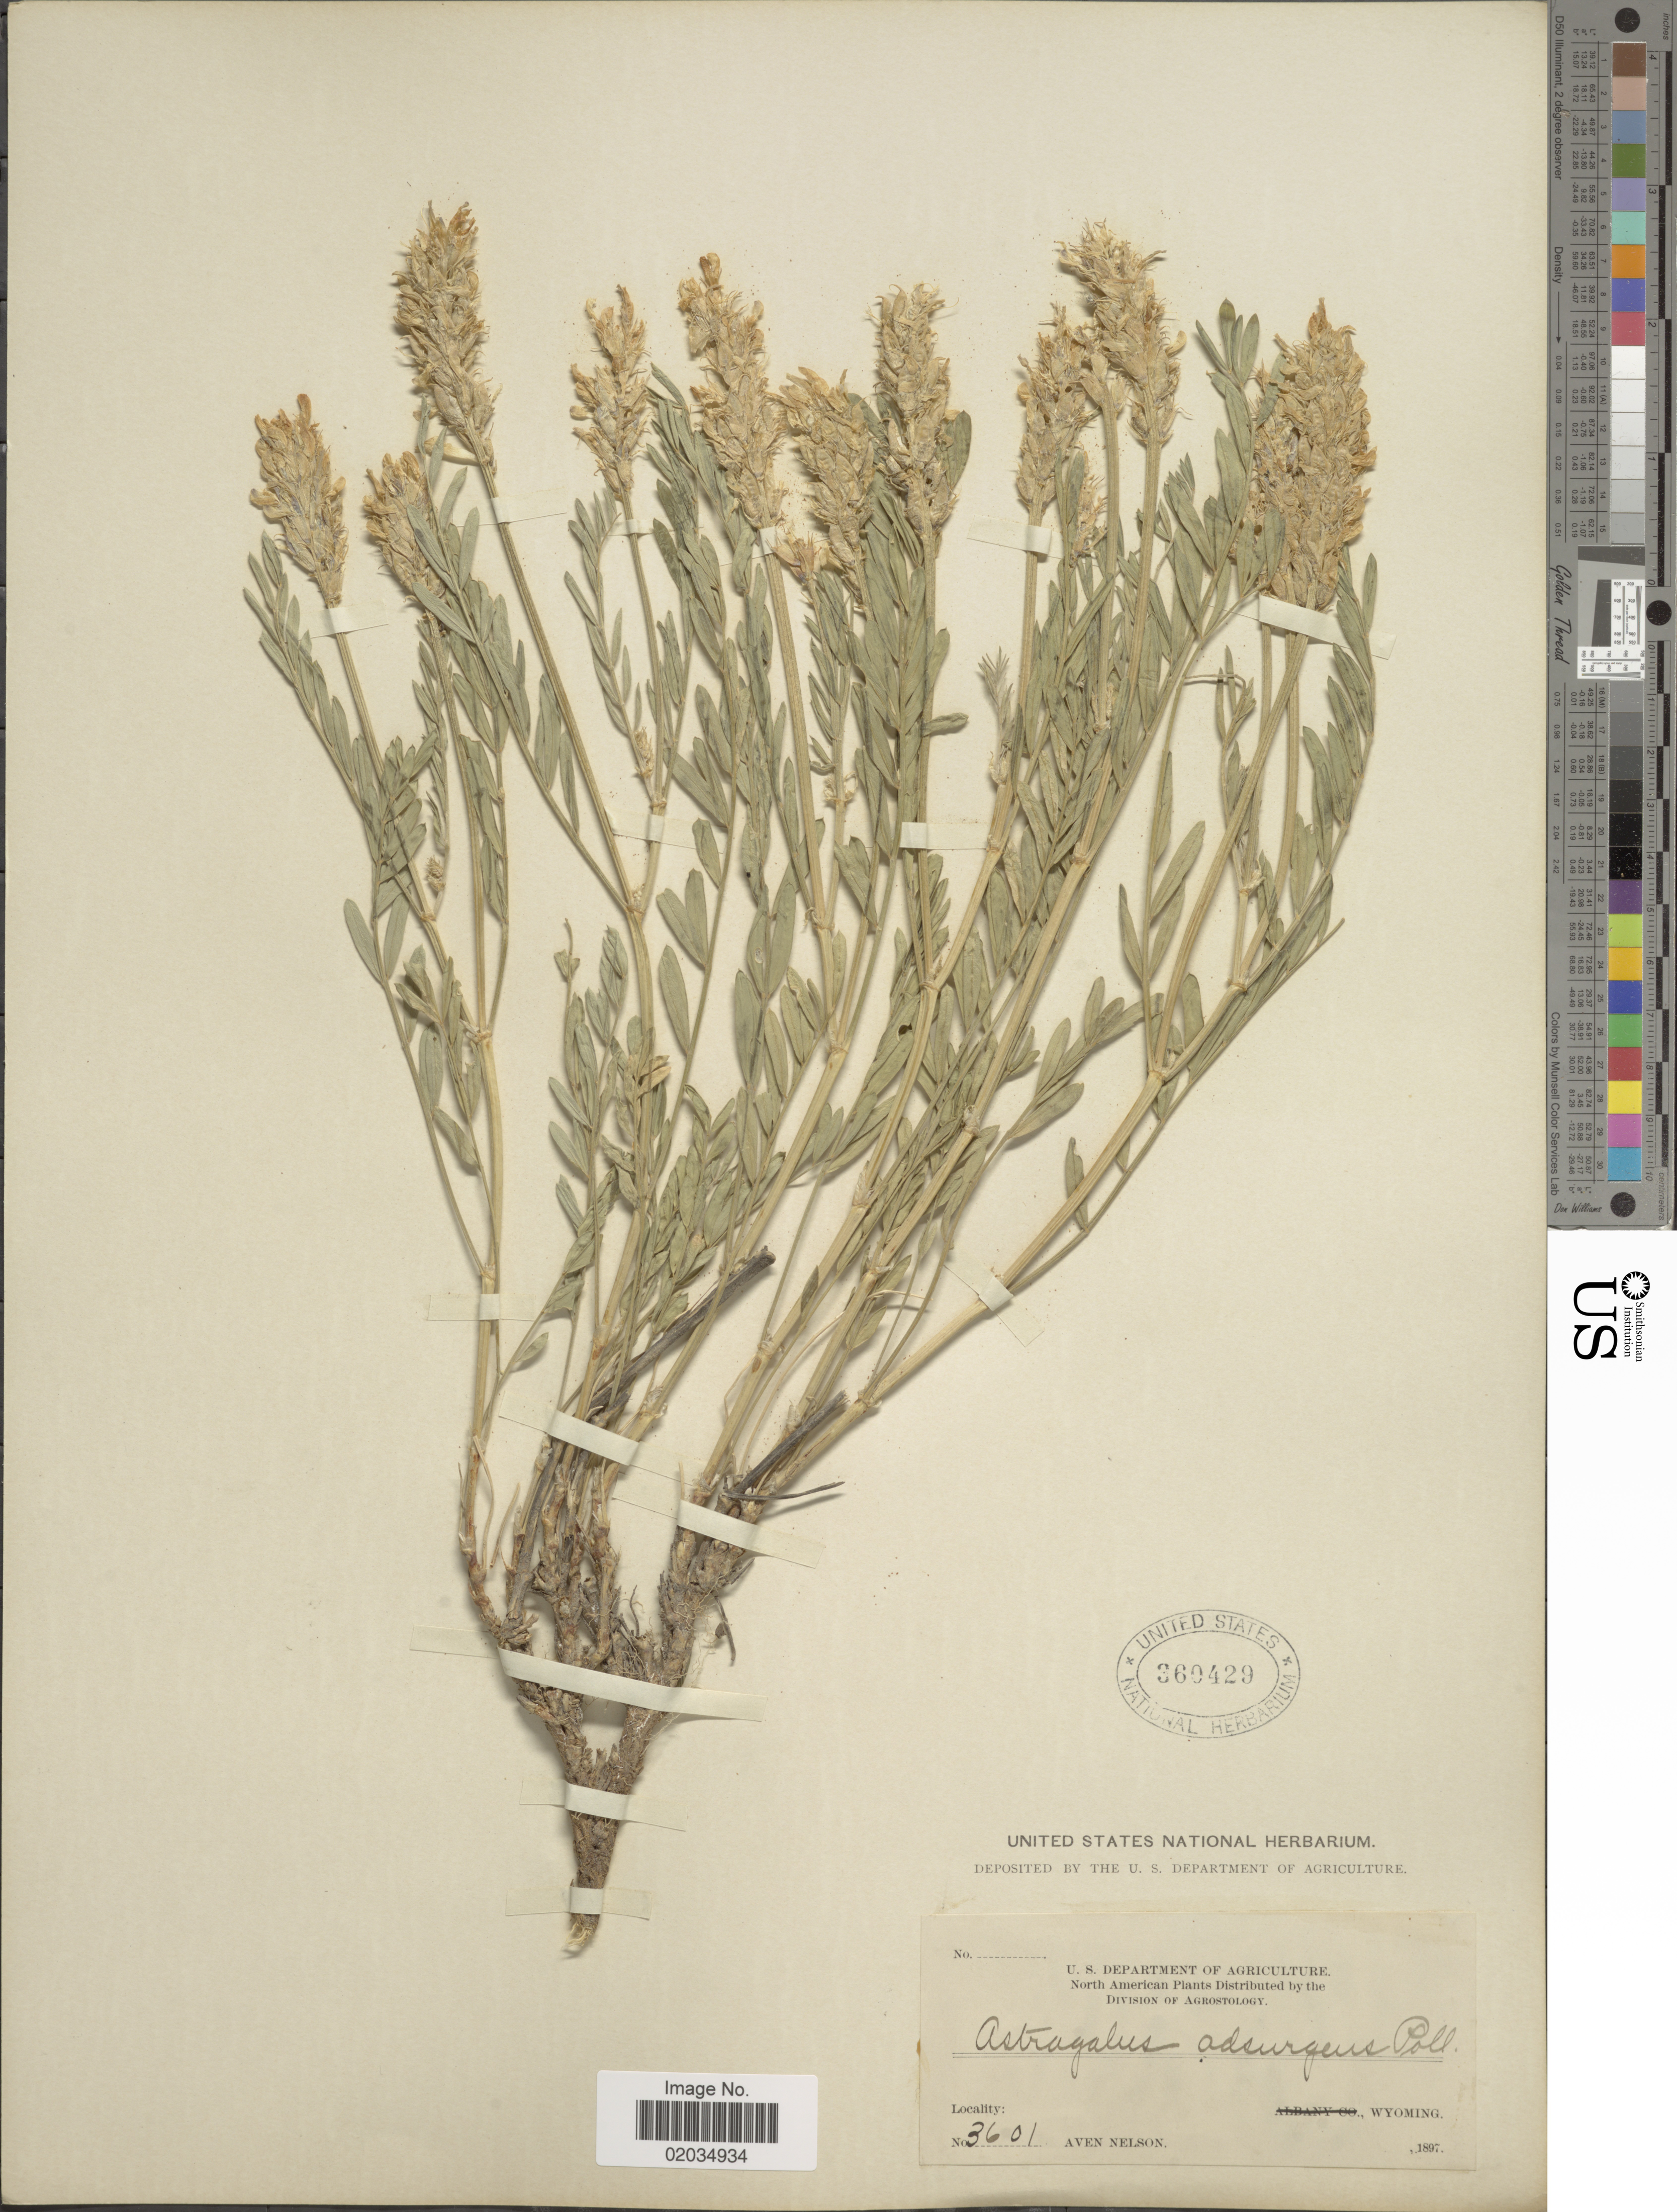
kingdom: Plantae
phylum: Tracheophyta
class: Magnoliopsida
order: Fabales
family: Fabaceae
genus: Astragalus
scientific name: Astragalus striatus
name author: Nutt.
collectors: A. Nelson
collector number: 3601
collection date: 1897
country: United States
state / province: Wyoming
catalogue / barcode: US 360429